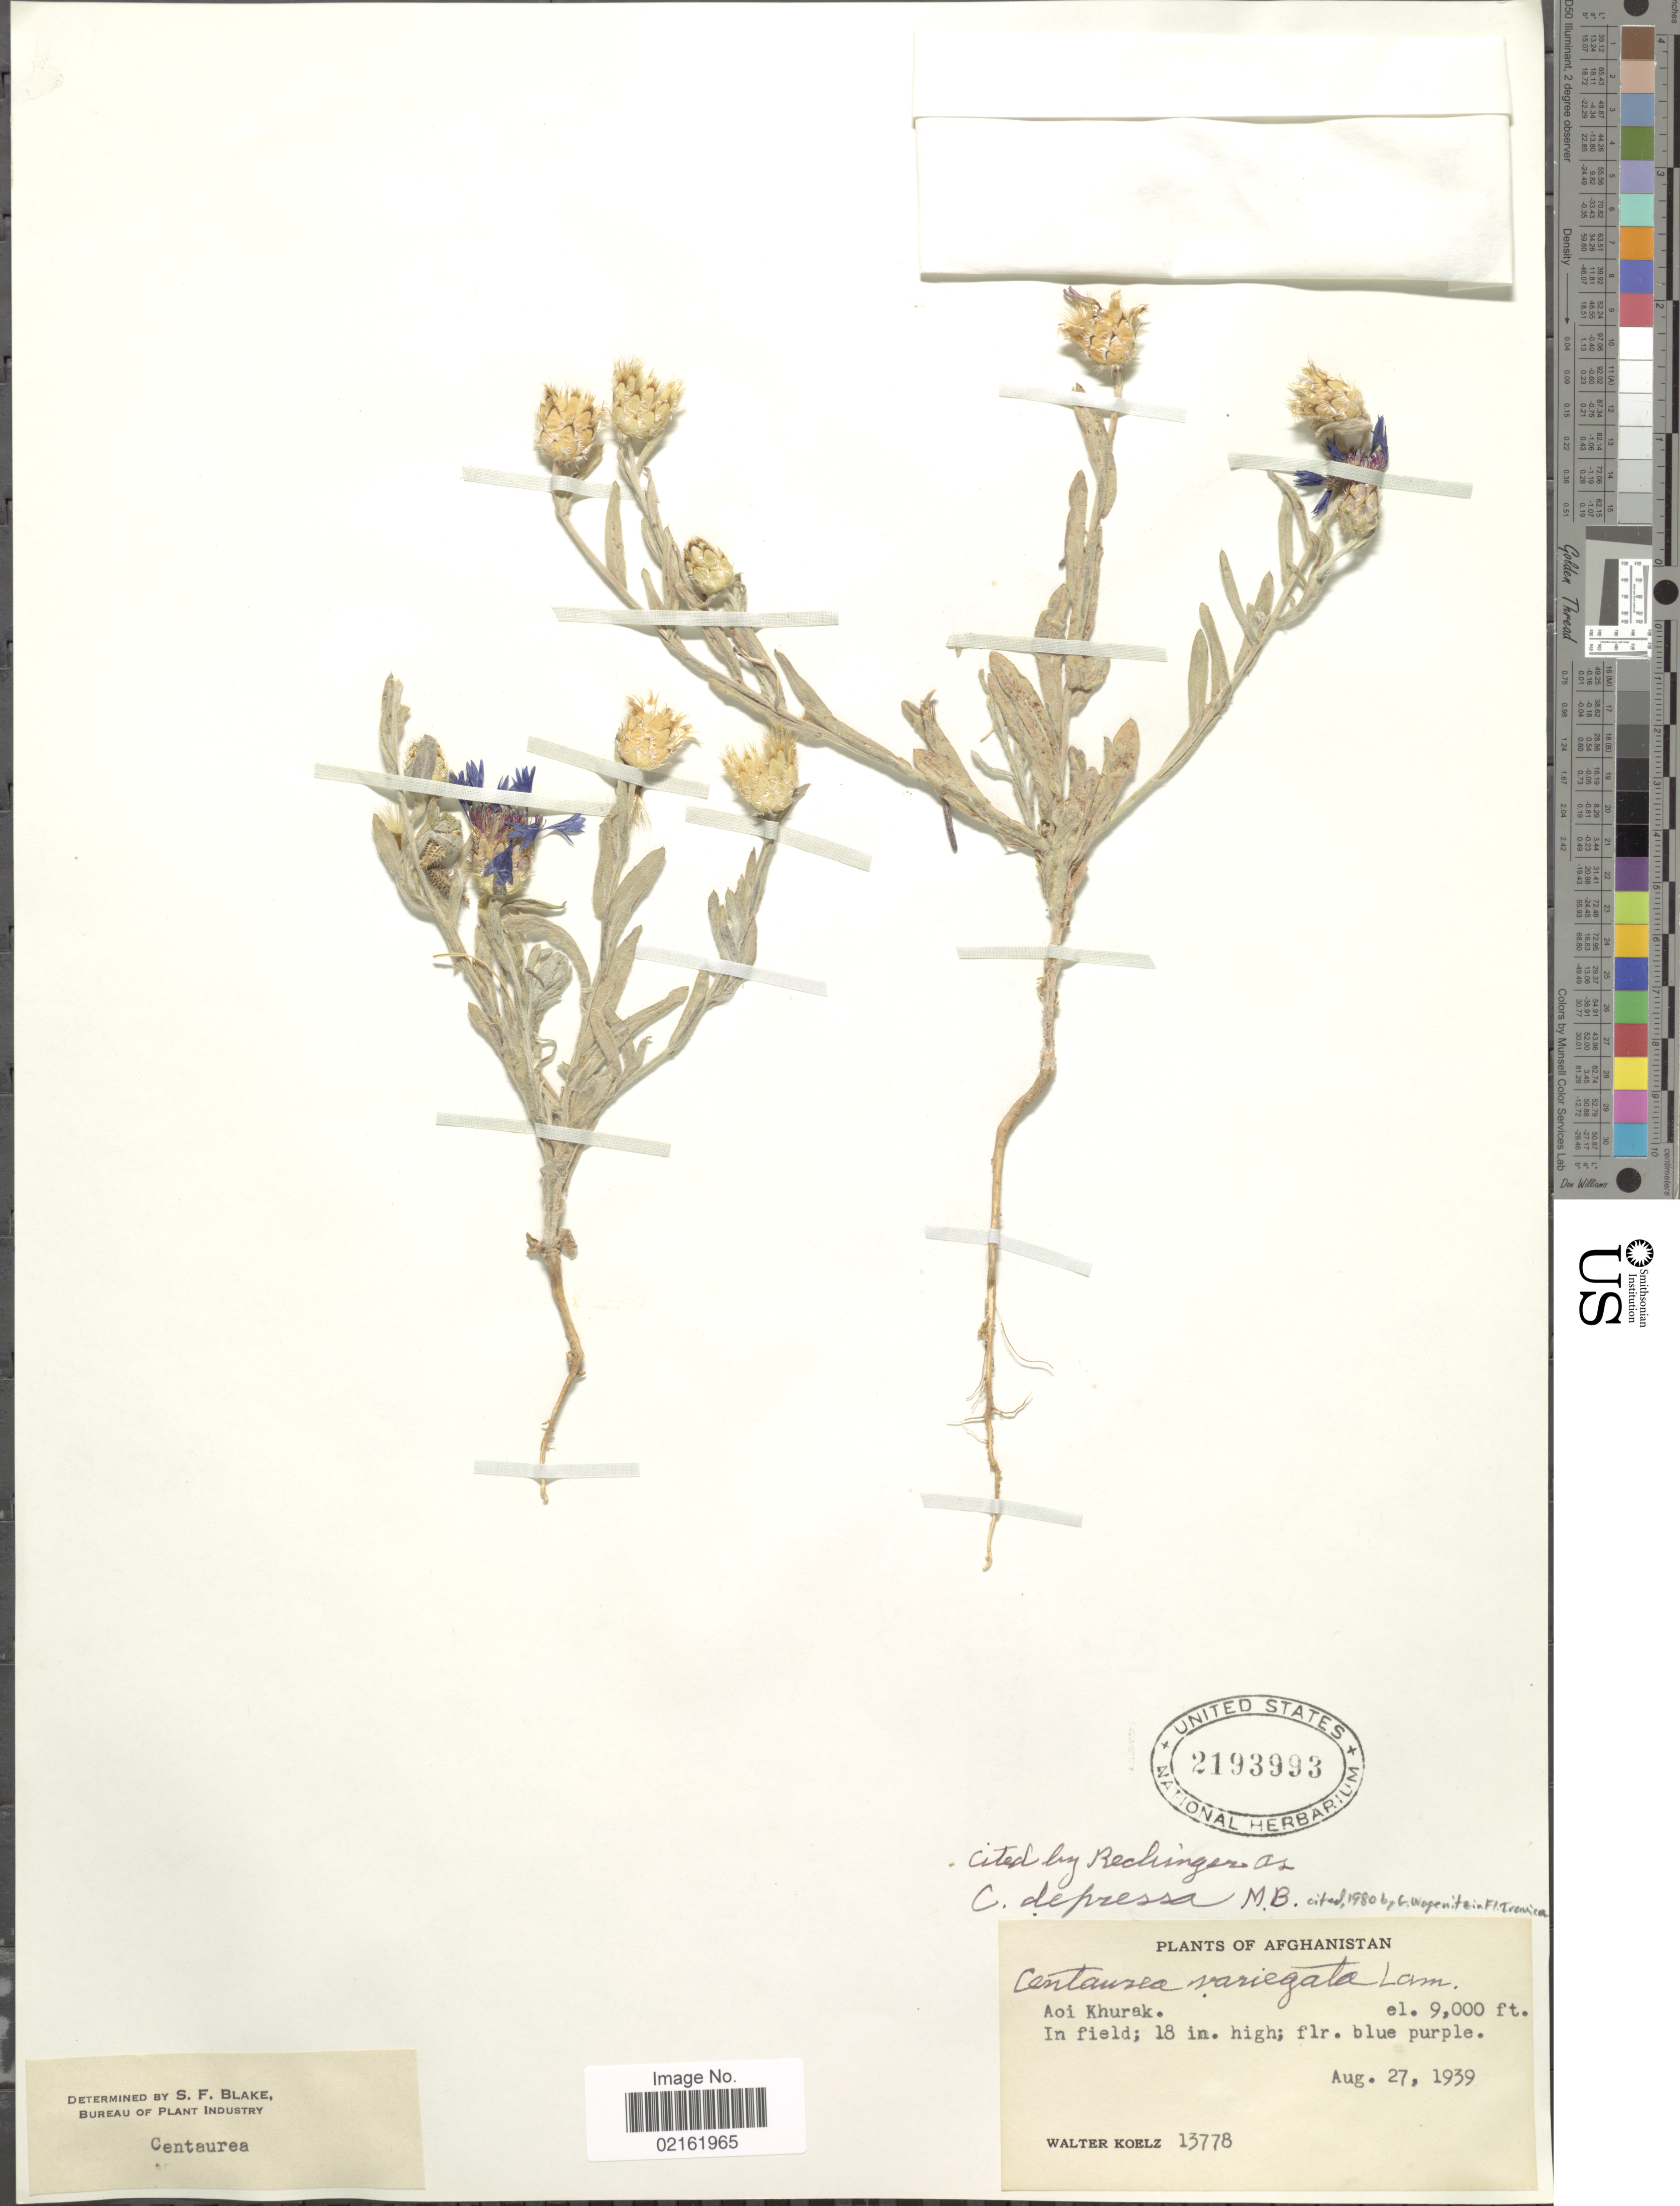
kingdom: Plantae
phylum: Tracheophyta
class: Magnoliopsida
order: Asterales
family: Asteraceae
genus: Centaurea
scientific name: Centaurea depressa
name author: M. Bieb.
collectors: W. N. Koelz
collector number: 13778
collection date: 1939-08-27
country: Afghanistan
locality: Aoi Khurak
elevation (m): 2743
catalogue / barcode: US 2193993